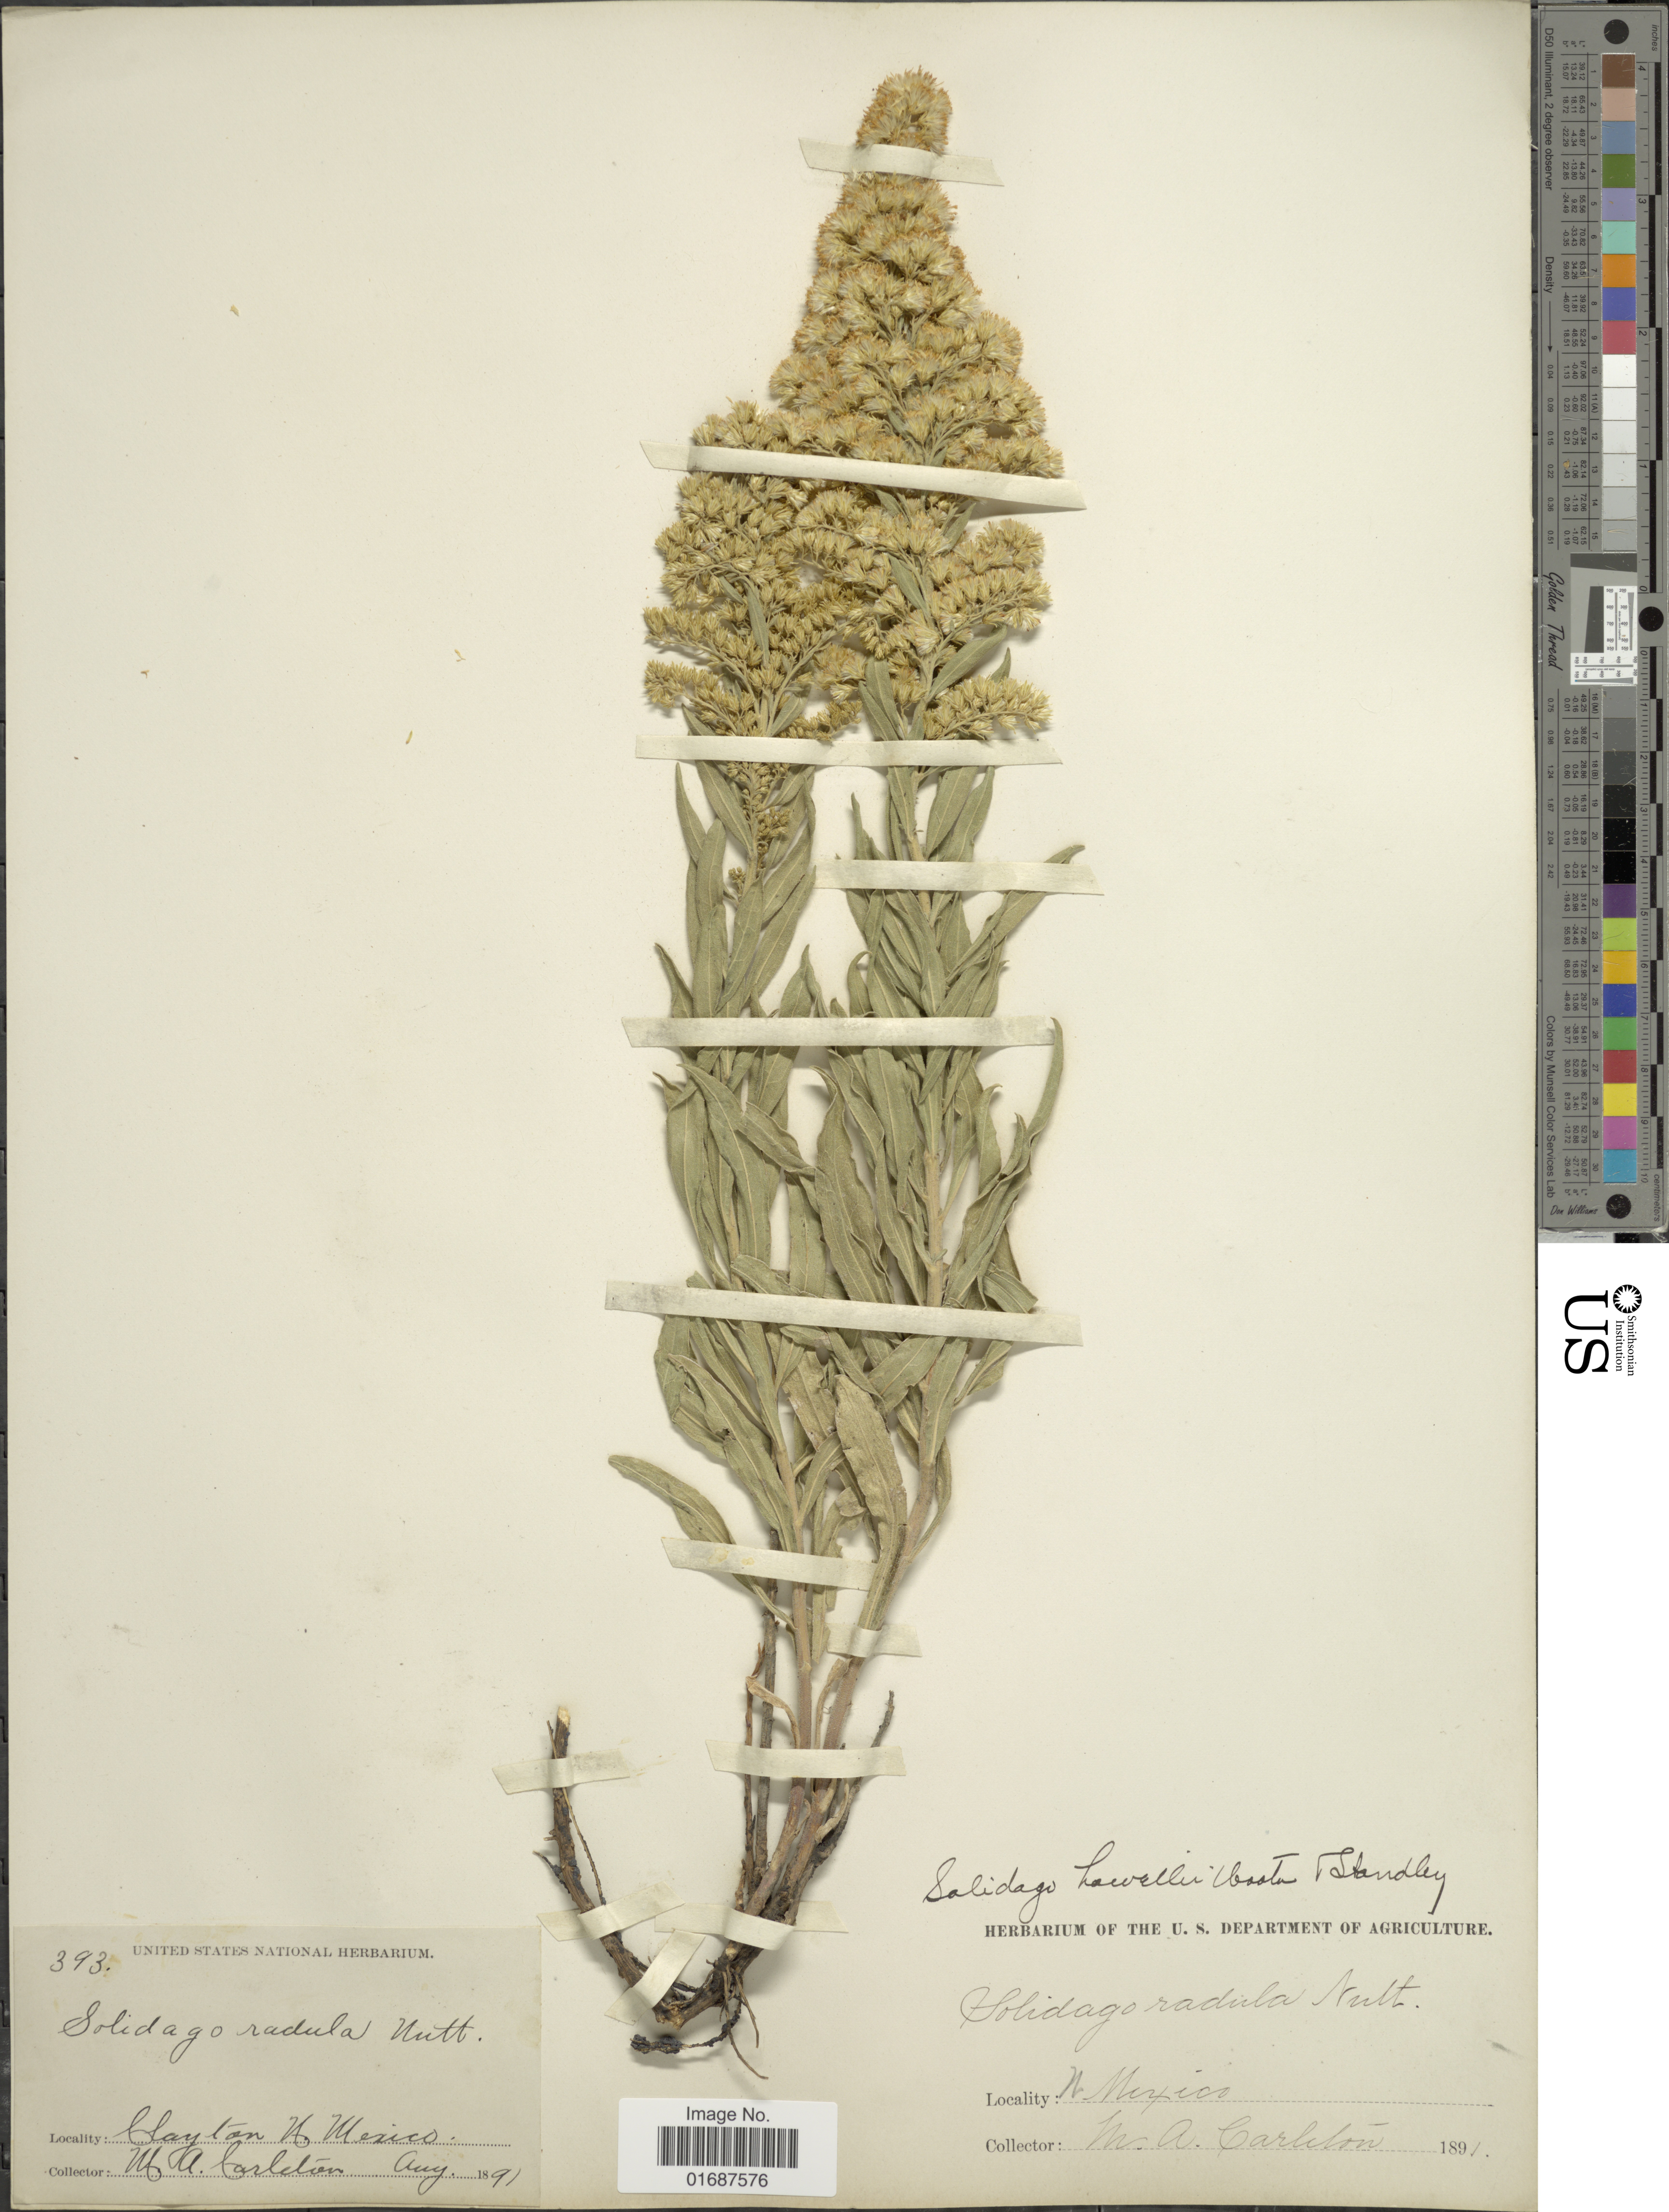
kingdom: Plantae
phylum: Tracheophyta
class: Magnoliopsida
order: Asterales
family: Asteraceae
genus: Solidago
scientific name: Solidago howellii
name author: Wooton & Standl.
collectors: M. A. Carleton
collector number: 393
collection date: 1891-08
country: United States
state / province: New Mexico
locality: Clayton